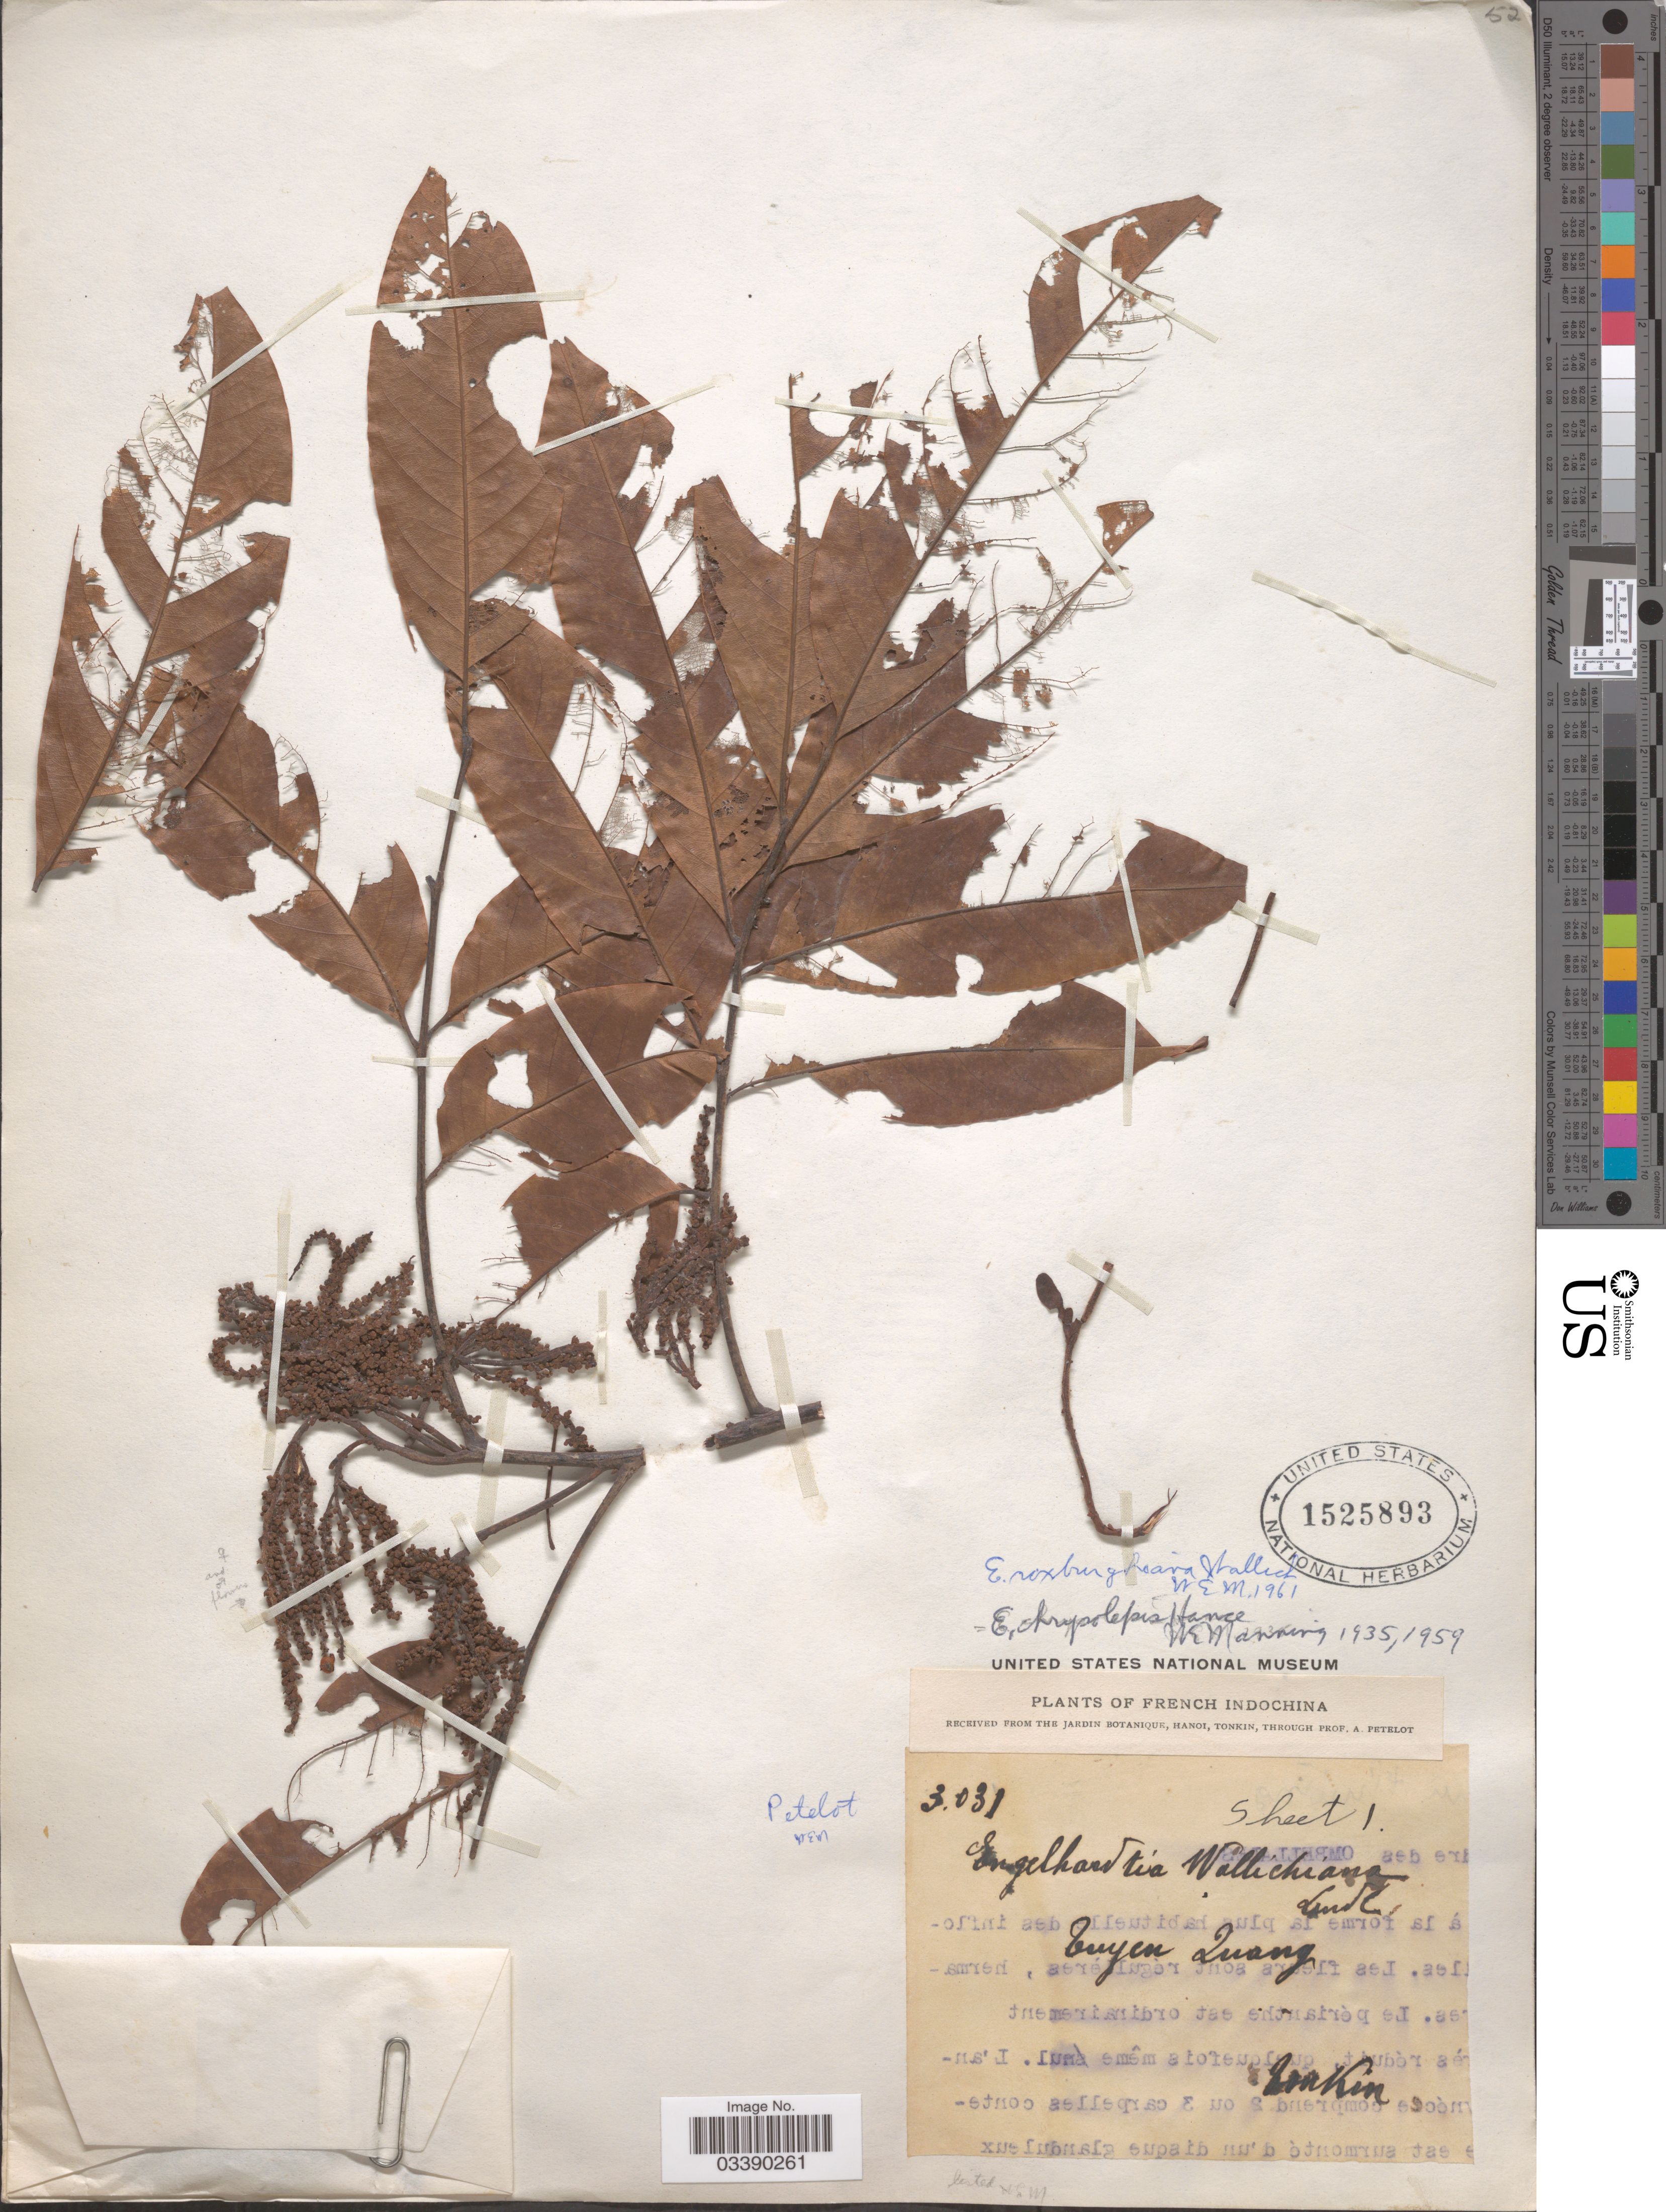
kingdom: Plantae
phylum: Tracheophyta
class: Magnoliopsida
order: Fagales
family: Juglandaceae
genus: Engelhardia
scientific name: Engelhardia roxburghiana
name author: Lindl.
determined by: Strong, M. T., (US), Smithsonian Institution - National Museum of Natural History (UNITED STATES)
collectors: P. A. Pételot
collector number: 3031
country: Vietnam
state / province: Tuyen Quang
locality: French Indochina.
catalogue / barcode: US 1525893